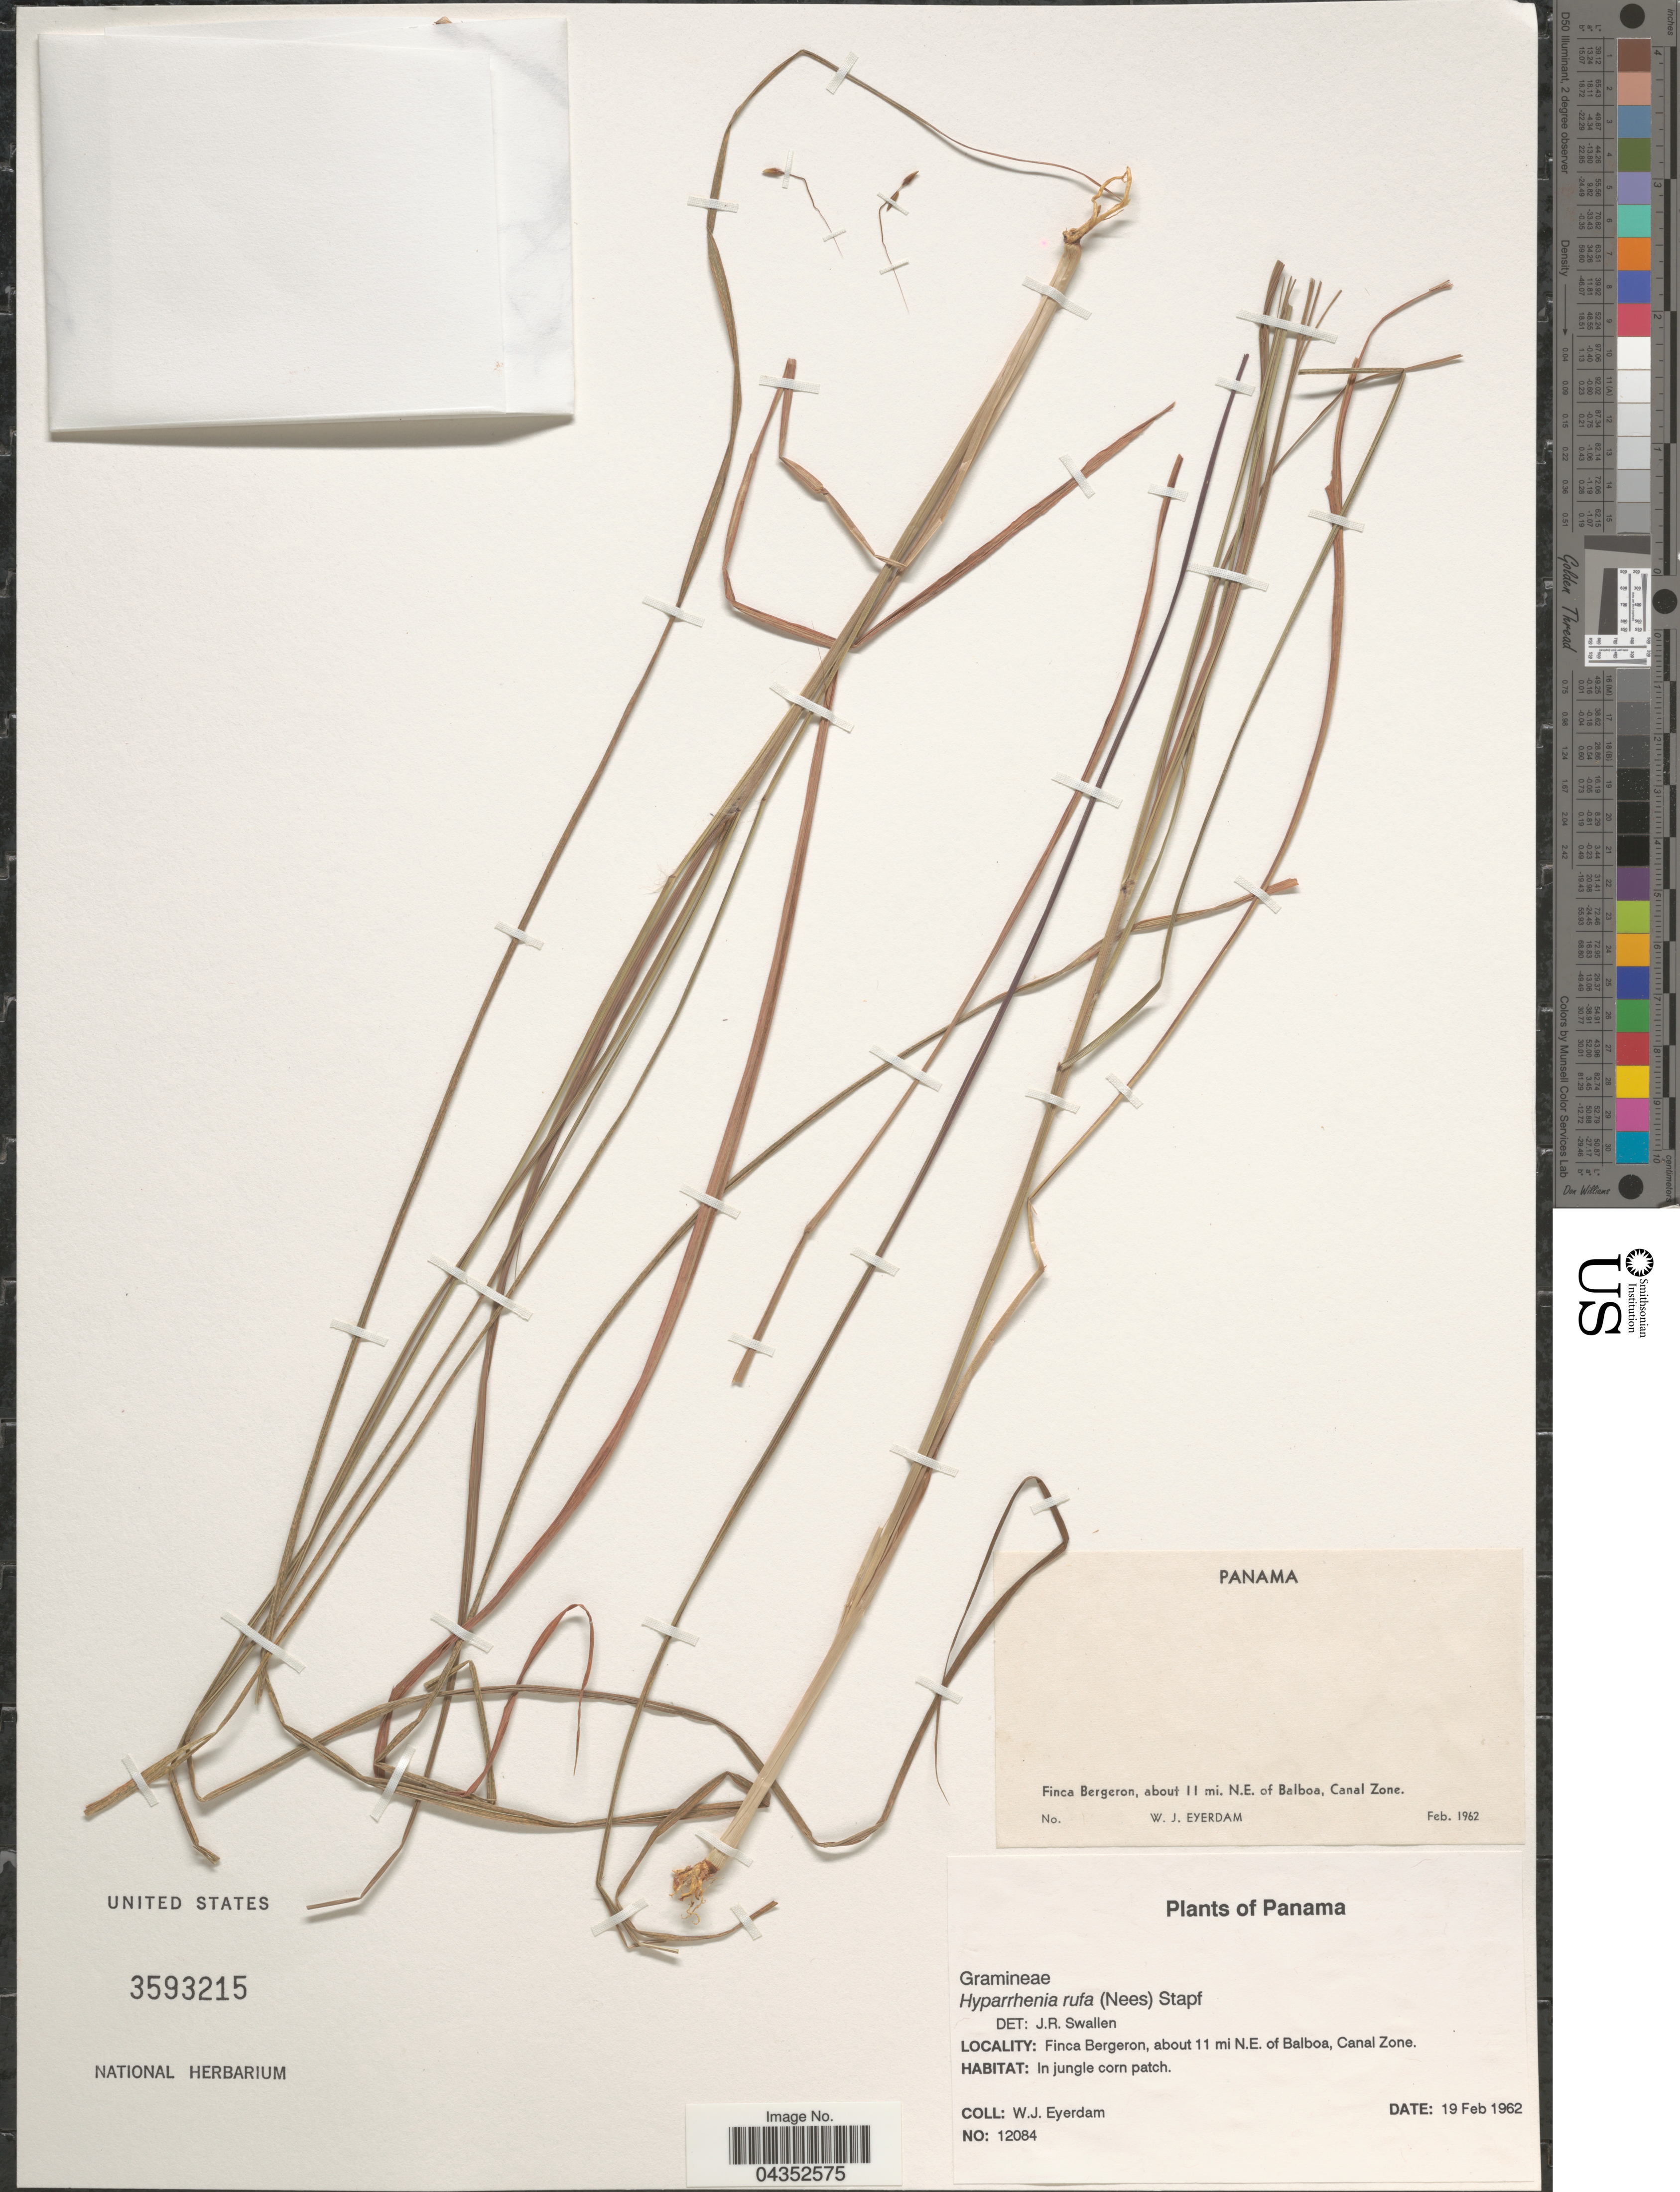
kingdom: Plantae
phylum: Tracheophyta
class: Liliopsida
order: Poales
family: Poaceae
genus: Hyparrhenia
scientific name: Hyparrhenia rufa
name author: (Nees) Stapf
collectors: W. J. Eyerdam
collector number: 12084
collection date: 1962-02-19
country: Panama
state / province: Colón / Panamá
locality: Finca Bergeron, about 11 mi N.E. of Balboa.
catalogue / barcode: US 3593215